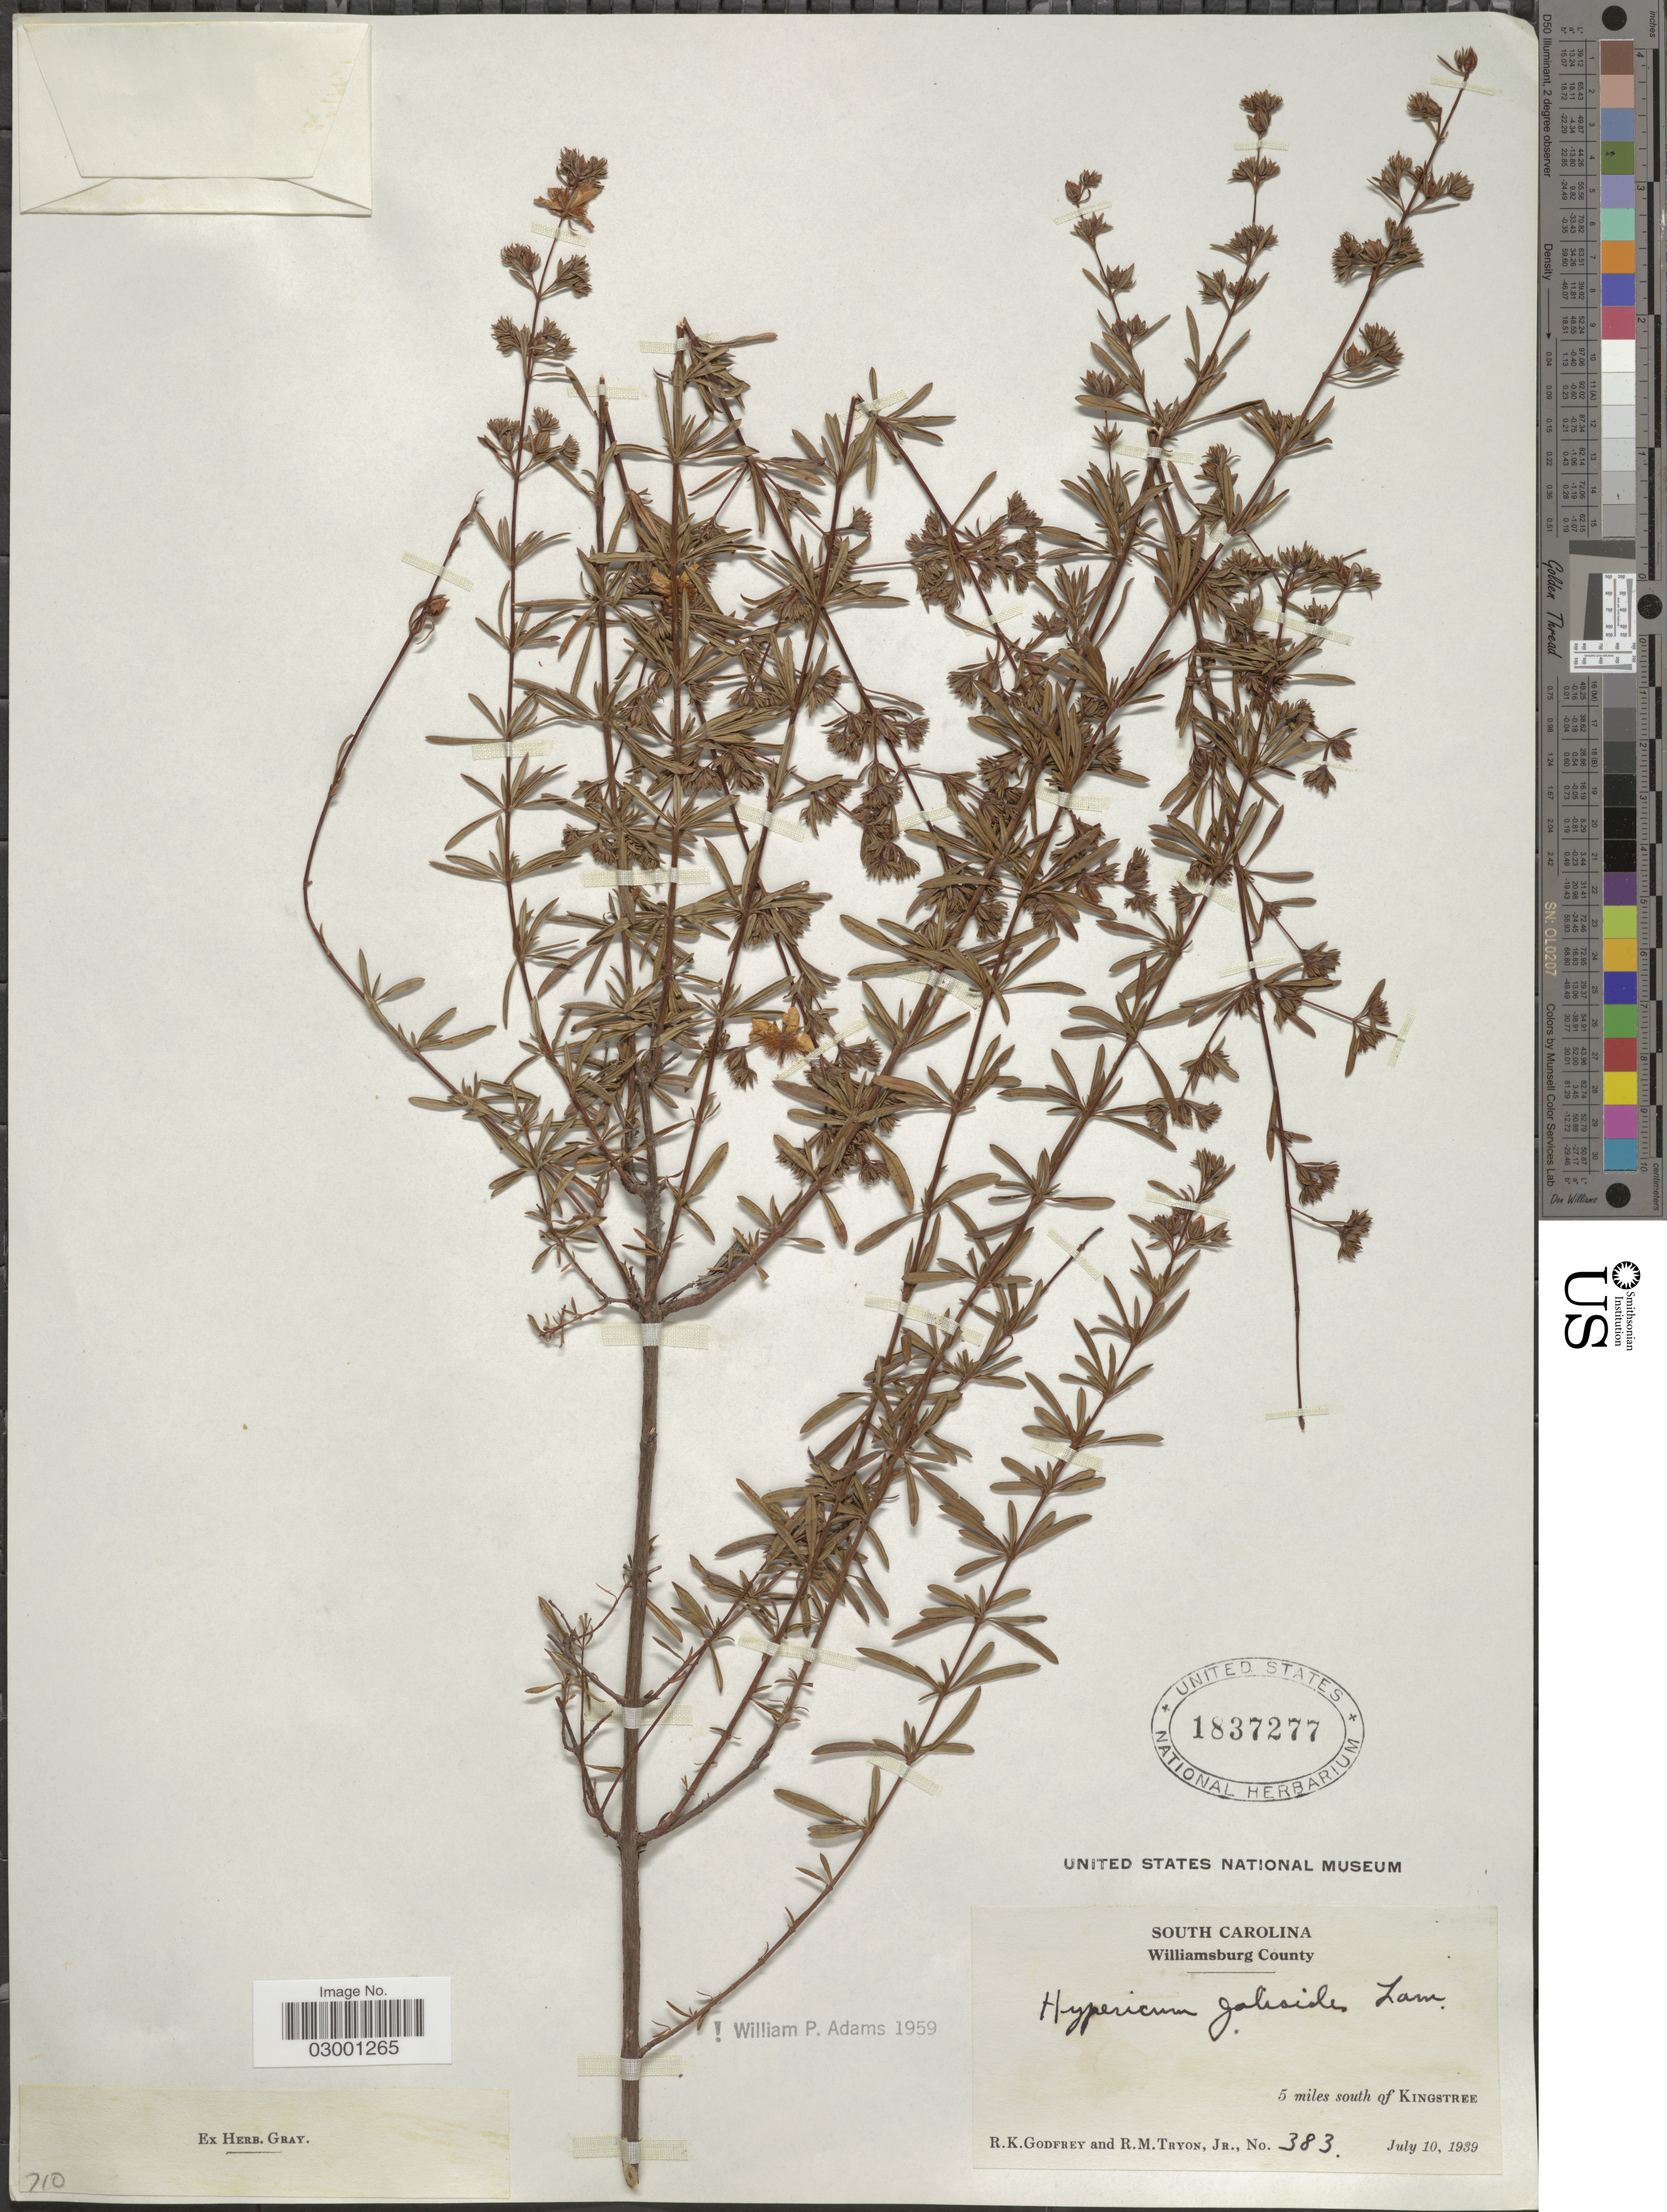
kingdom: Plantae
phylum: Tracheophyta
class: Magnoliopsida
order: Malpighiales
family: Hypericaceae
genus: Hypericum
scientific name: Hypericum galioides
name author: Lam.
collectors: R. K. Godfrey & R. Tryon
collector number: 383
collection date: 1939-07-10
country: United States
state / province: South Carolina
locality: Williamsburg County. 5 miles south of Kingstree.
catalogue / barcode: US 1837277